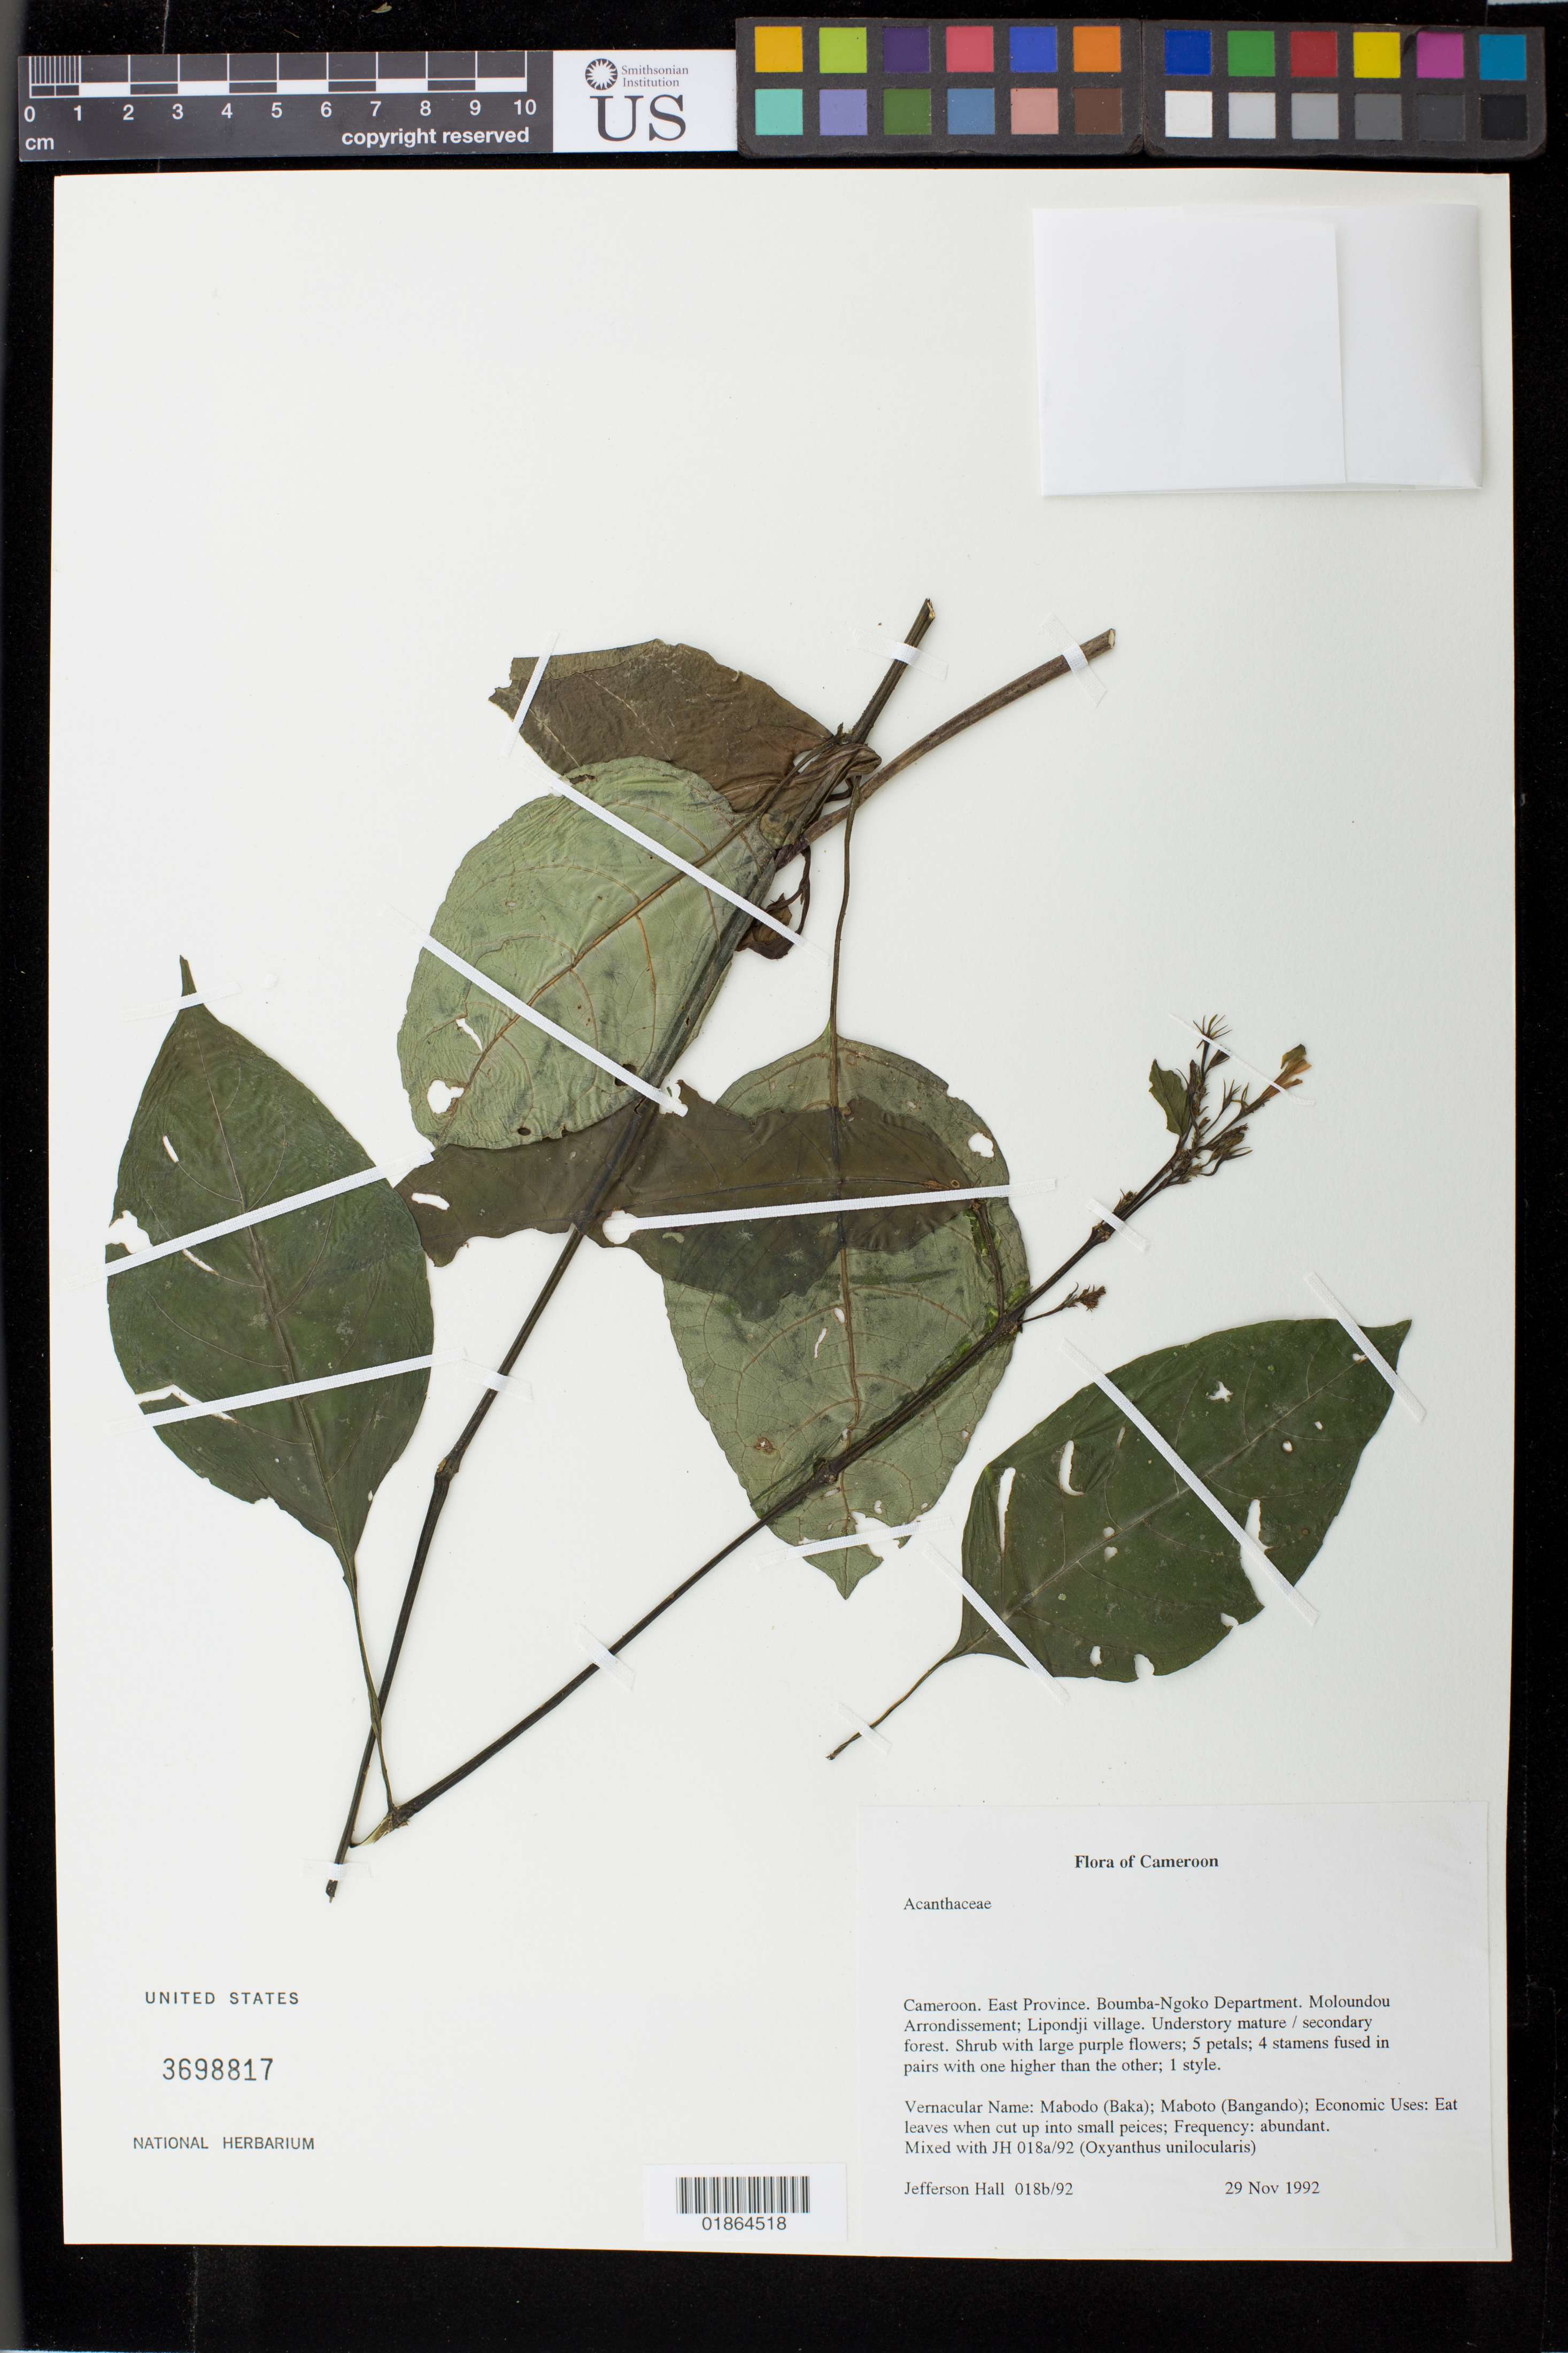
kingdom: Plantae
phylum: Tracheophyta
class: Magnoliopsida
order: Lamiales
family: Acanthaceae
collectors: J. Hall & -. Edouard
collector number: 018b/92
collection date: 1992-12-10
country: Cameroon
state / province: Est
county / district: Boumba-ngoko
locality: Moloundou Arrondissement; old SFIS logging concession.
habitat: Understory mature/secondary forest.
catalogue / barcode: US 3698817